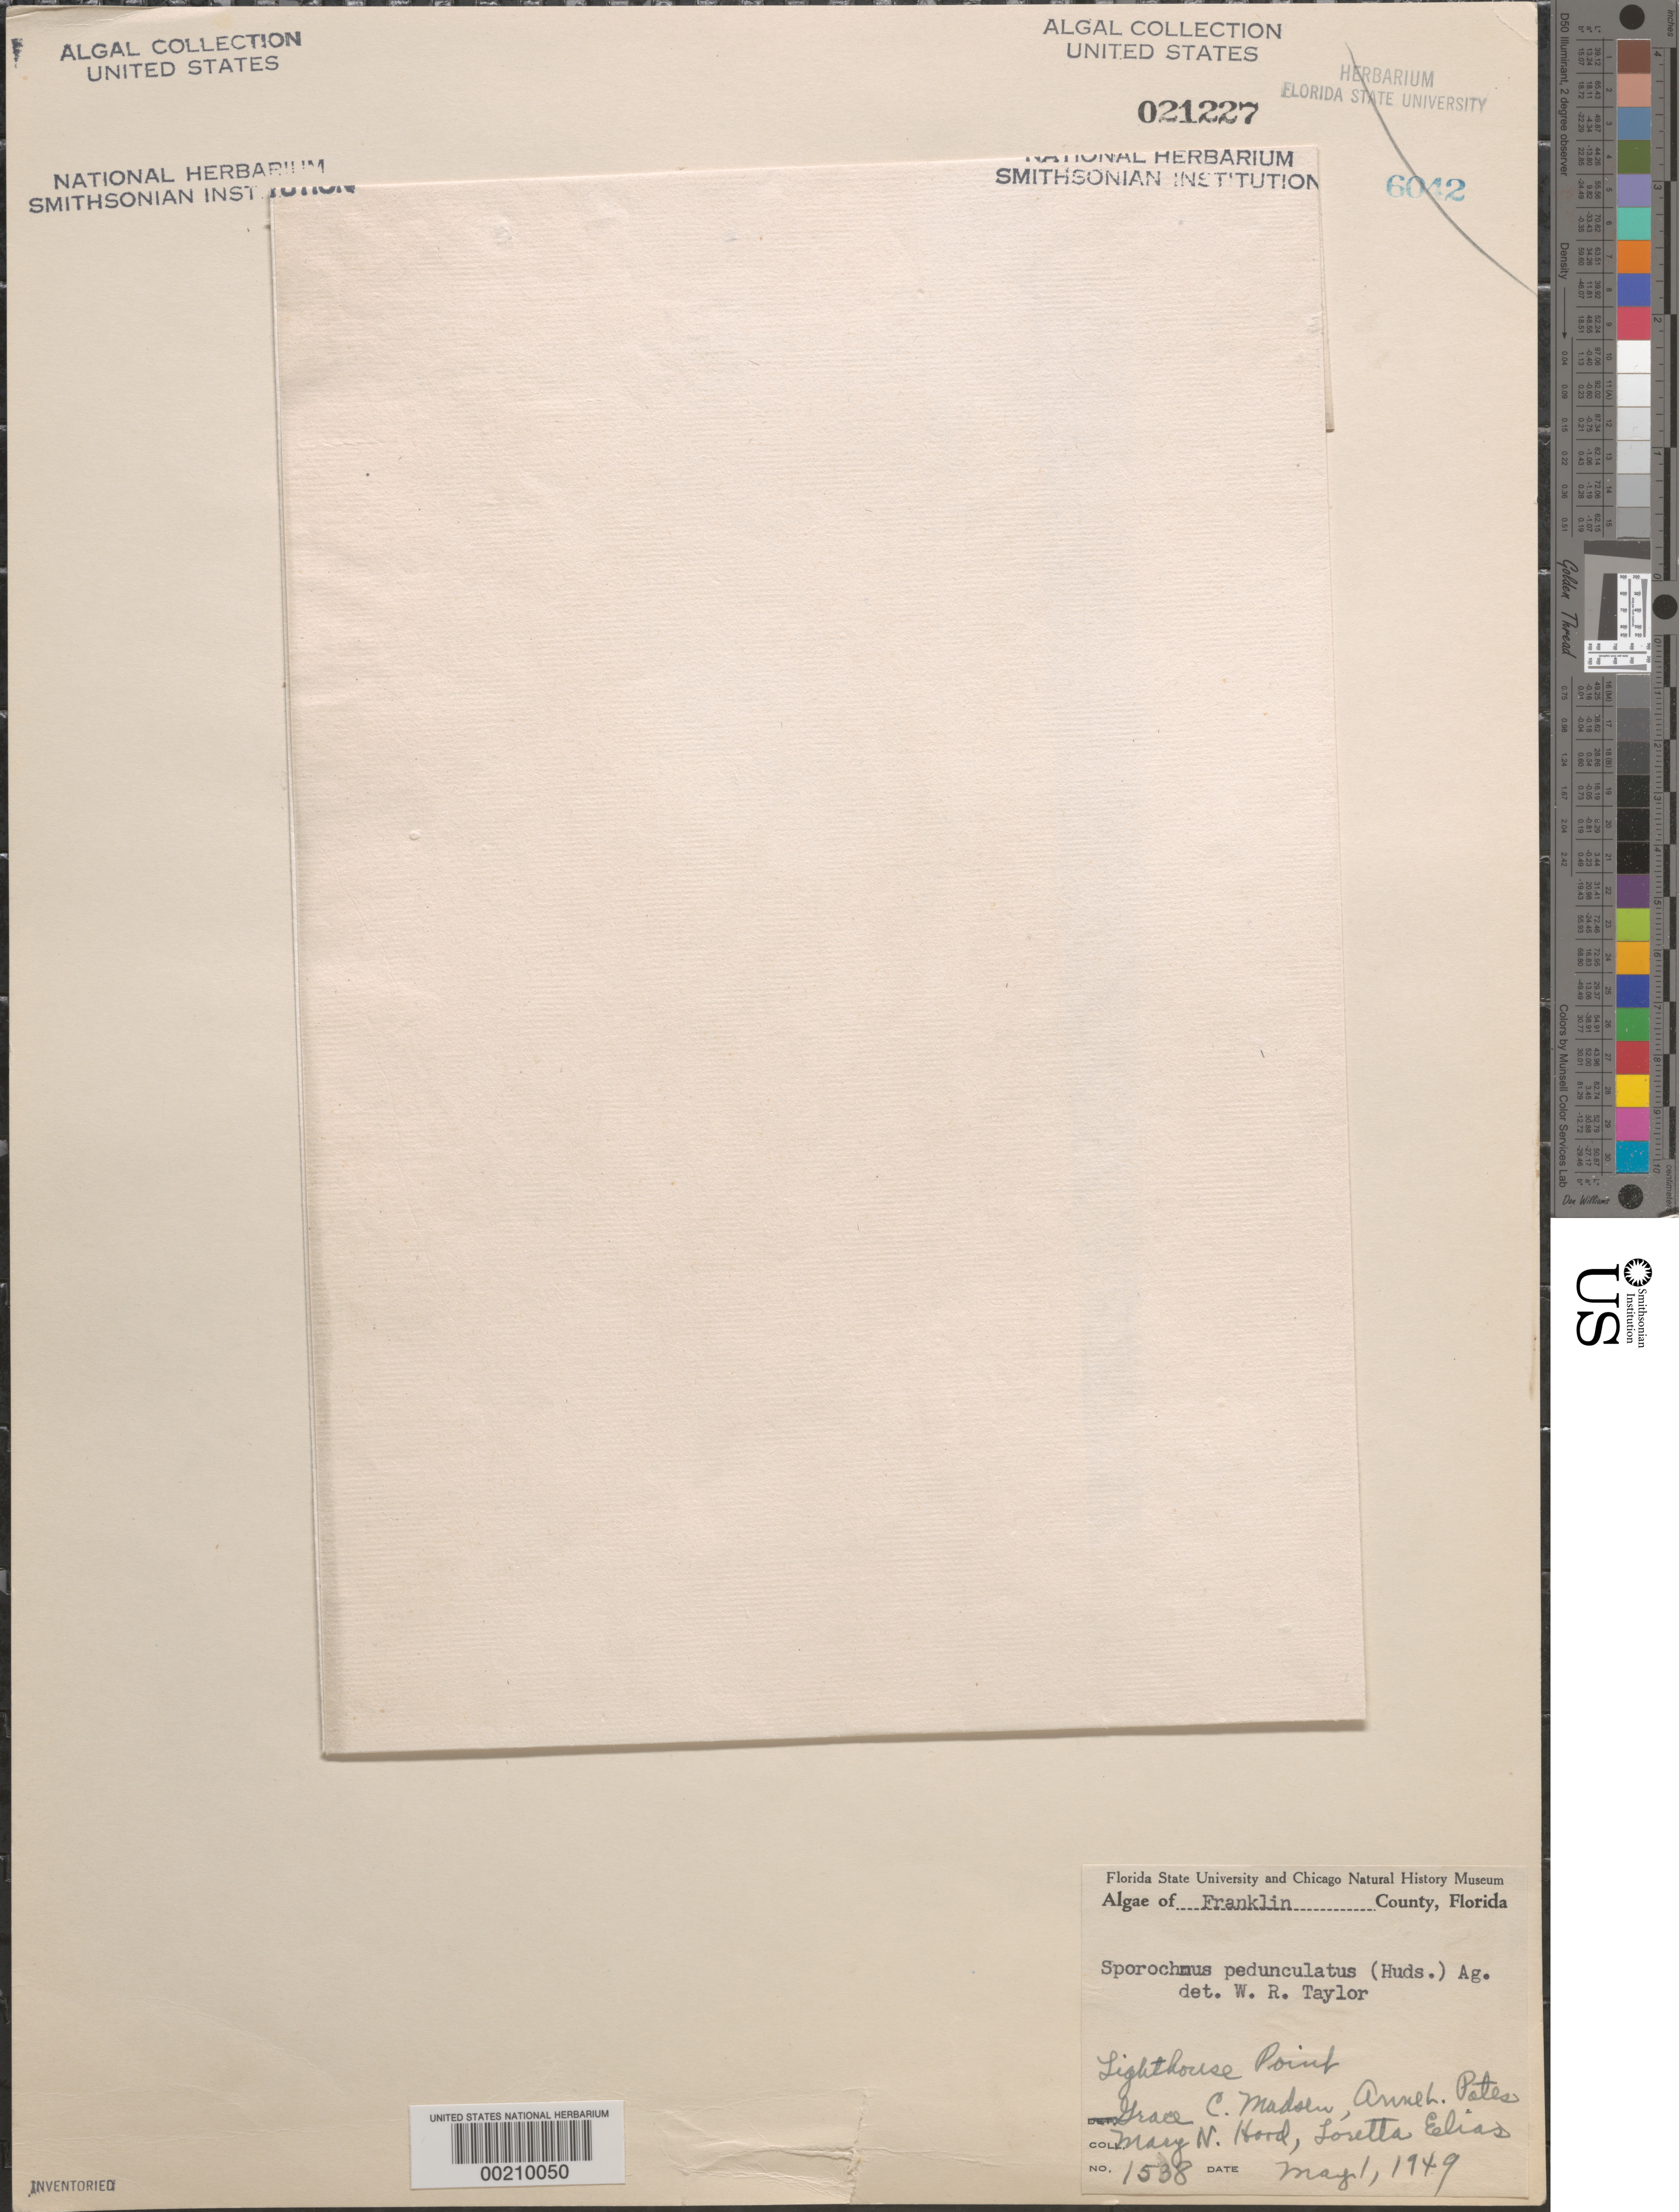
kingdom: Chromista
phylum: Ochrophyta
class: Phaeophyceae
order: Sporochnales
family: Sporochnaceae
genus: Sporochnus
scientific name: Sporochnus pedunculatus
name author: (Huds.) C. Agardh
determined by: Taylor, William R.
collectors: G. Madsen, A. Pates, M. Hood & L. Elias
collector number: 1538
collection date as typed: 01 May 1949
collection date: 1949-05-01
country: United States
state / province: Florida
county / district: Franklin County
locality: Lighthouse Point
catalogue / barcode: US 21227